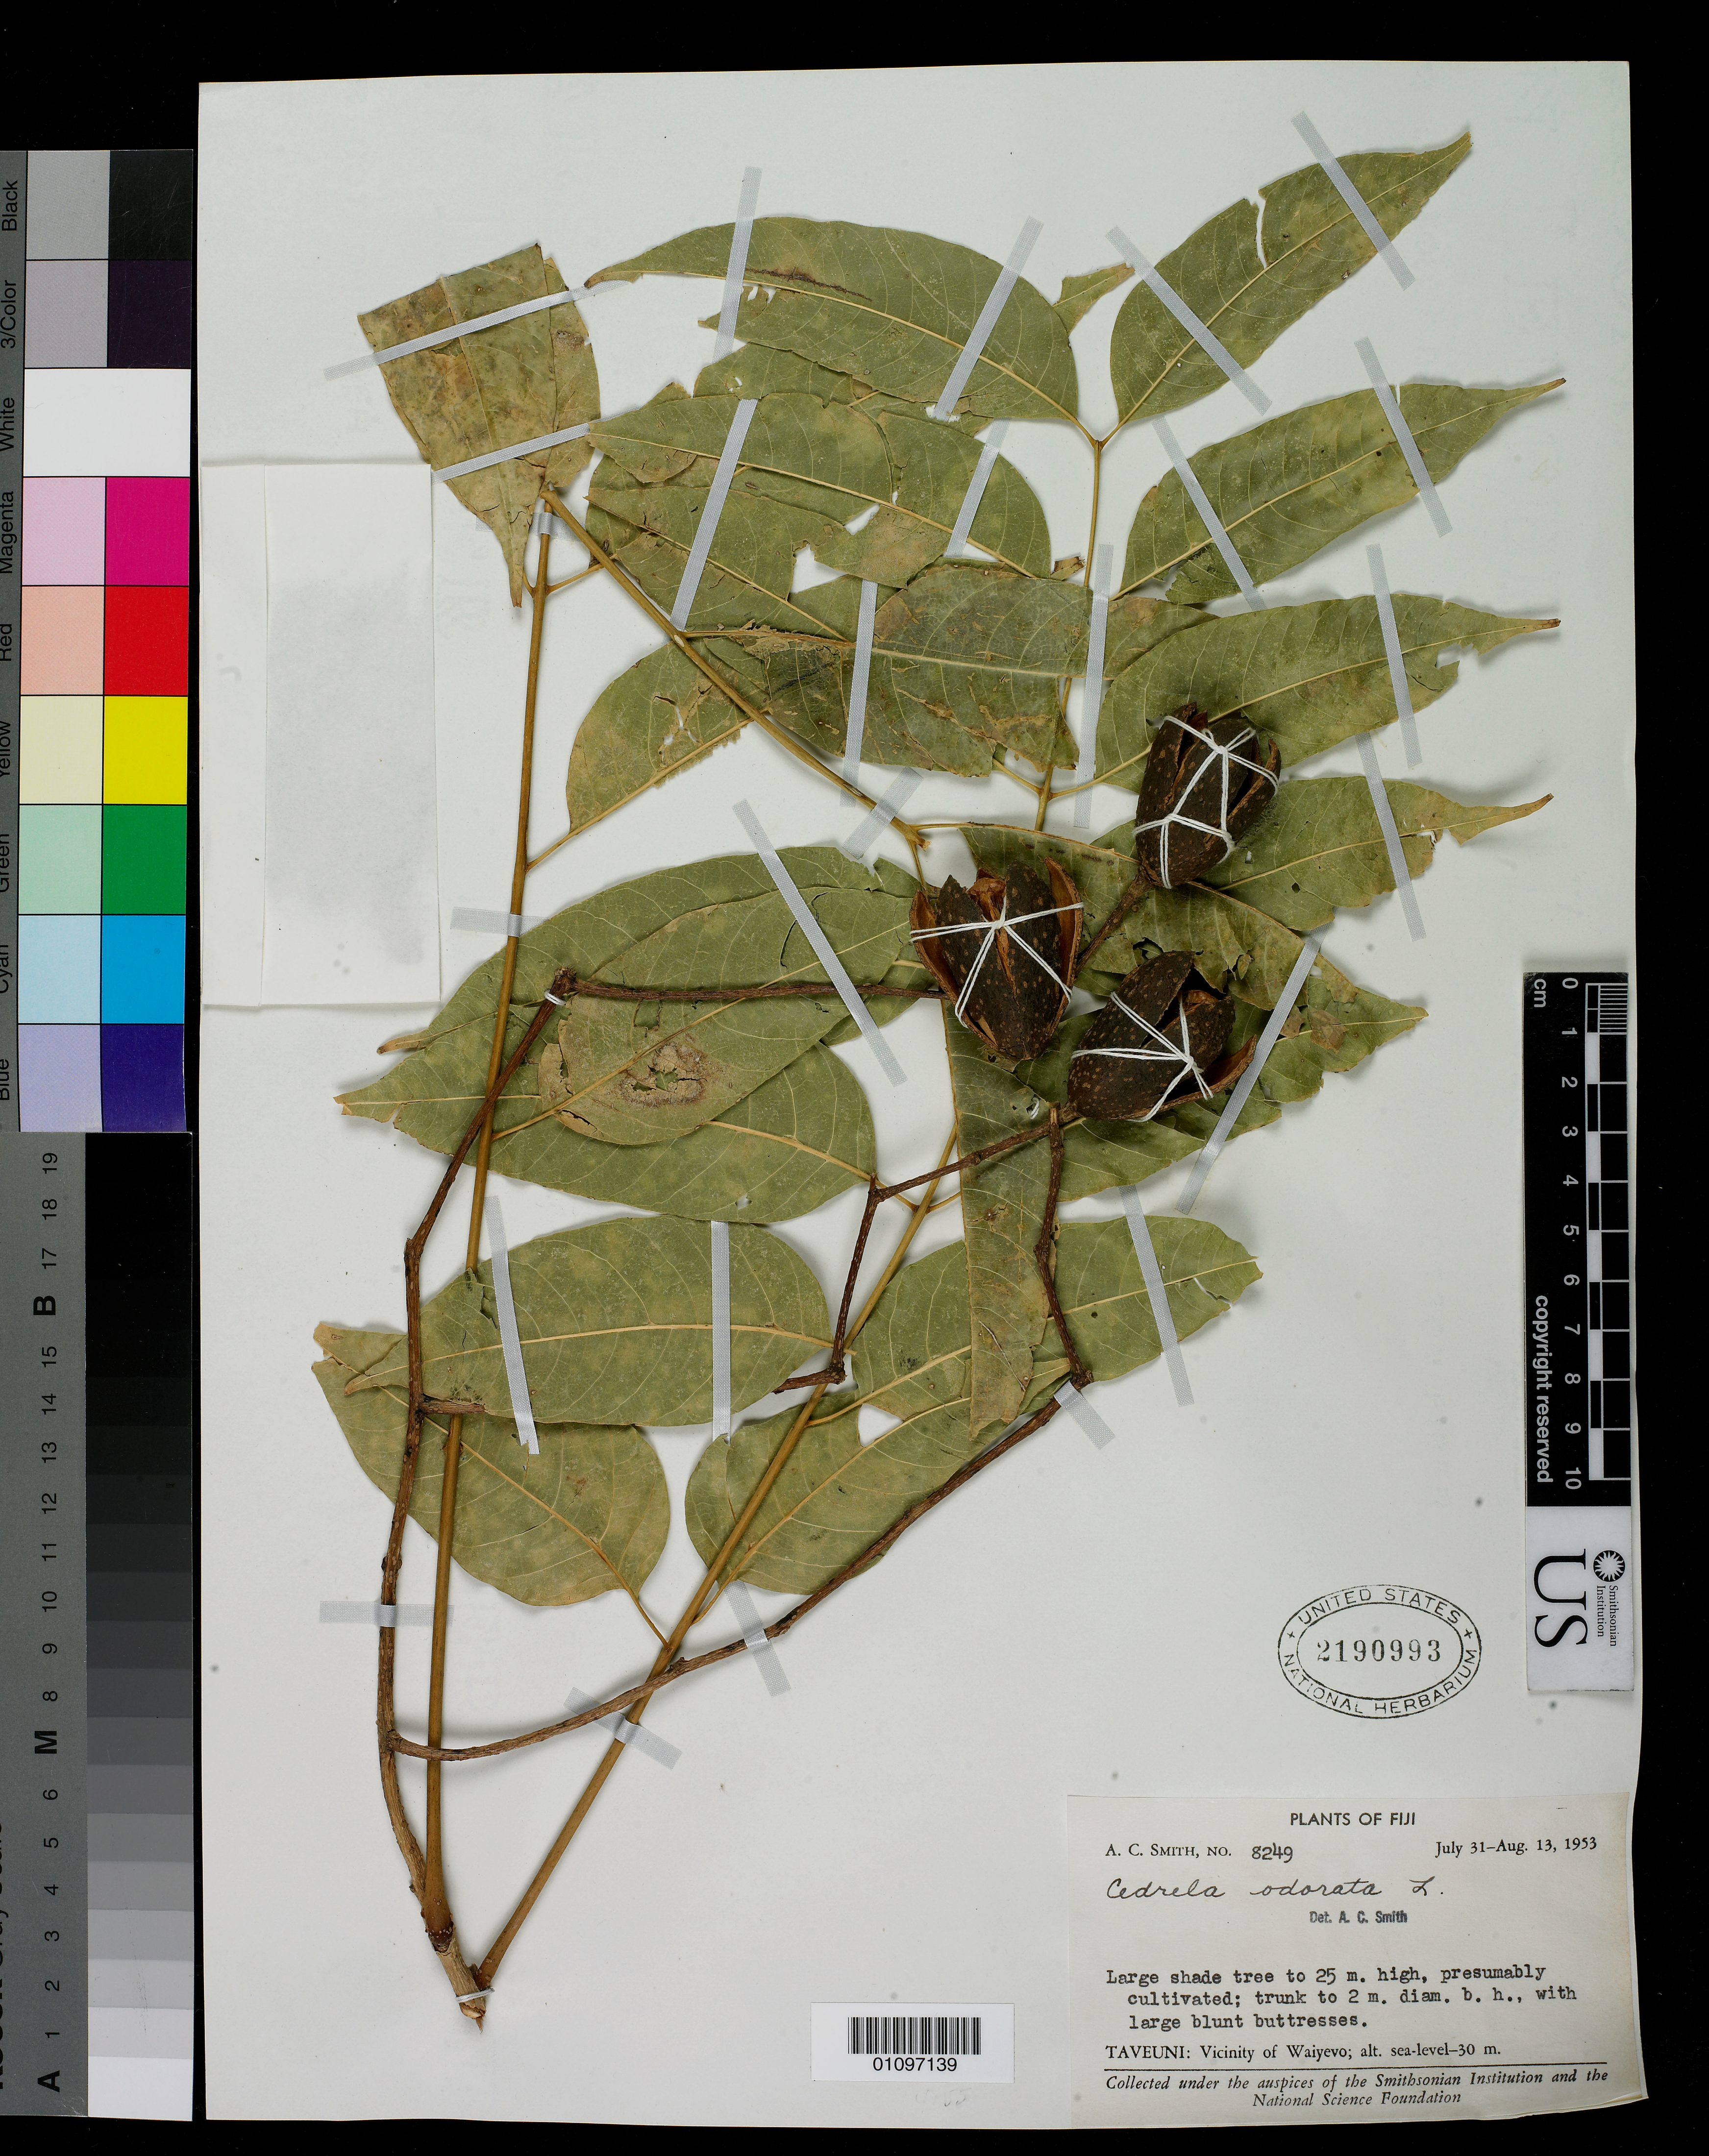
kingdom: Plantae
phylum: Tracheophyta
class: Magnoliopsida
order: Sapindales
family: Meliaceae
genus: Cedrela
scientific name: Cedrela odorata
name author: L.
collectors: A. C. Smith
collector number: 8249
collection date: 1953-07-31/1953-08-13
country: Fiji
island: Taveuni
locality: vicinity of Waiyevo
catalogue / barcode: US 2190993